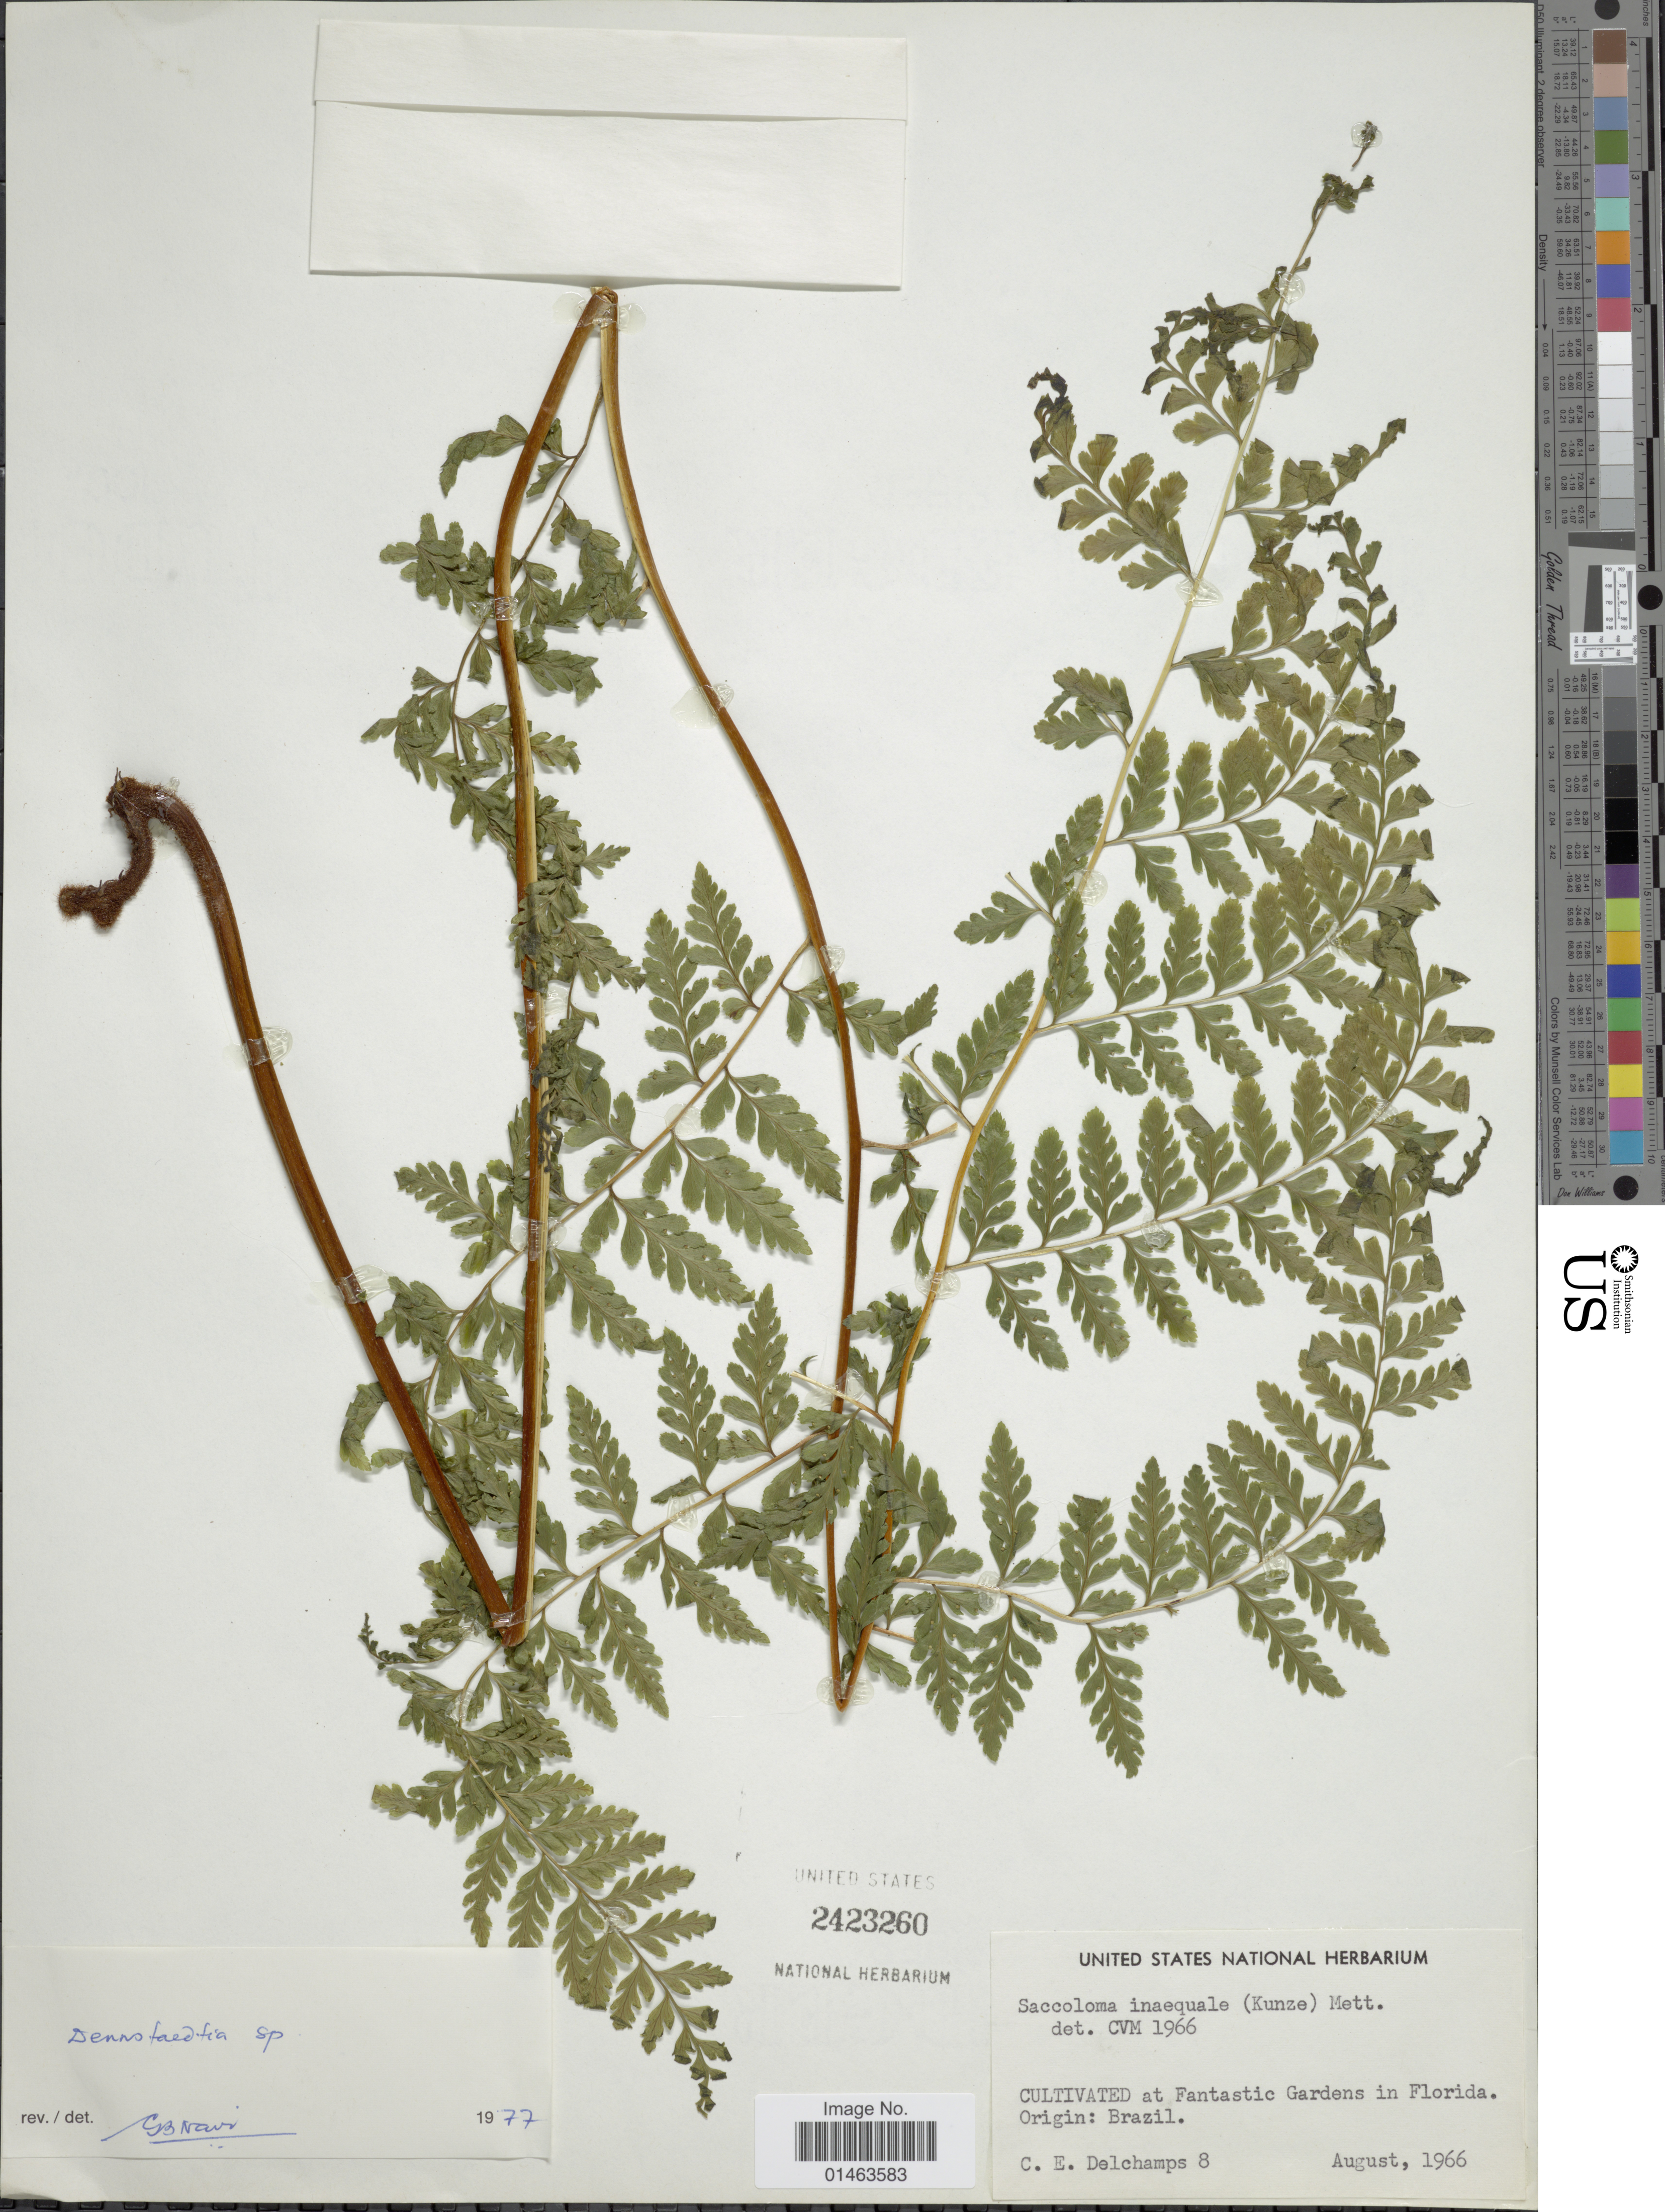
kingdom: Plantae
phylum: Tracheophyta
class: Polypodiopsida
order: Polypodiales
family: Dennstaedtiaceae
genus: Dennstaedtia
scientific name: Dennstaedtia sp.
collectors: C. Delchamps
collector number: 8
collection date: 1966-08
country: United States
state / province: Florida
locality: Fantastic Gardens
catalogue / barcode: US 2423260